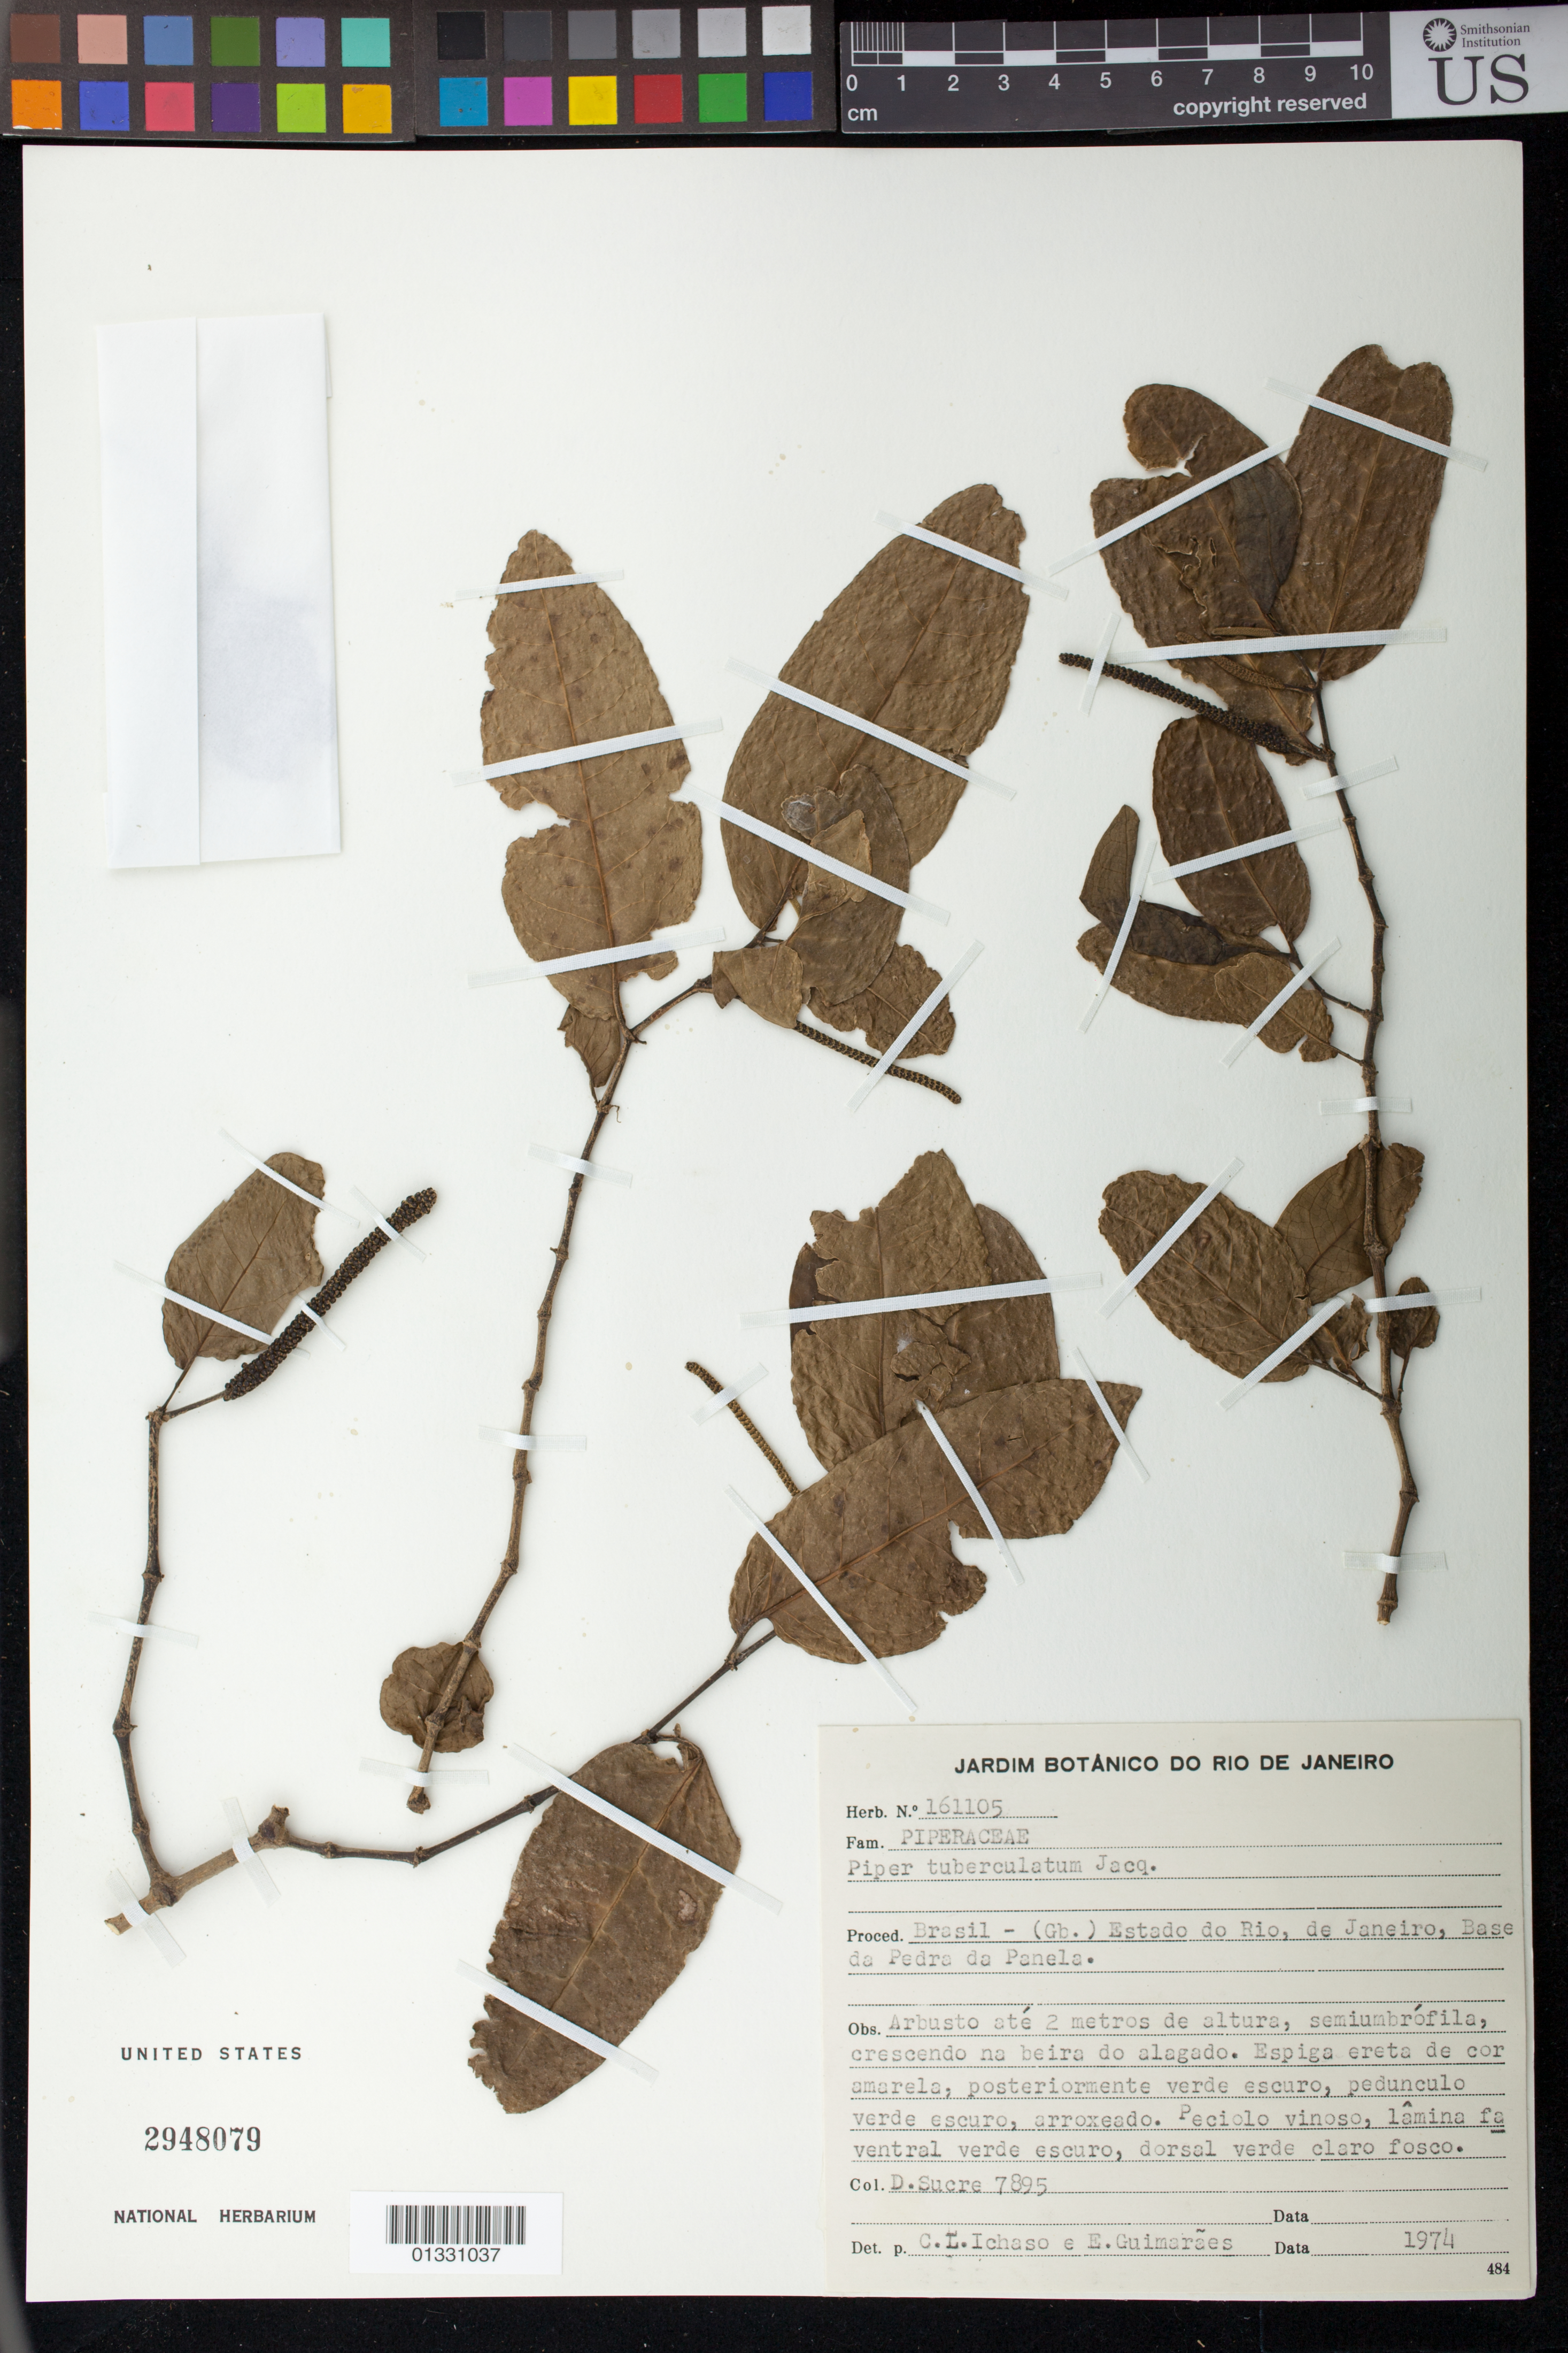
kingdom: Plantae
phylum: Tracheophyta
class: Magnoliopsida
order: Piperales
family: Piperaceae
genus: Piper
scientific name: Piper tuberculatum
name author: Jacq.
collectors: D. Sucre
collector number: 7895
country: Brazil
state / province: Rio de Janeiro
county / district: Rio de Janeiro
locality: Base da Pedra da da Panela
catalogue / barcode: US 2948079